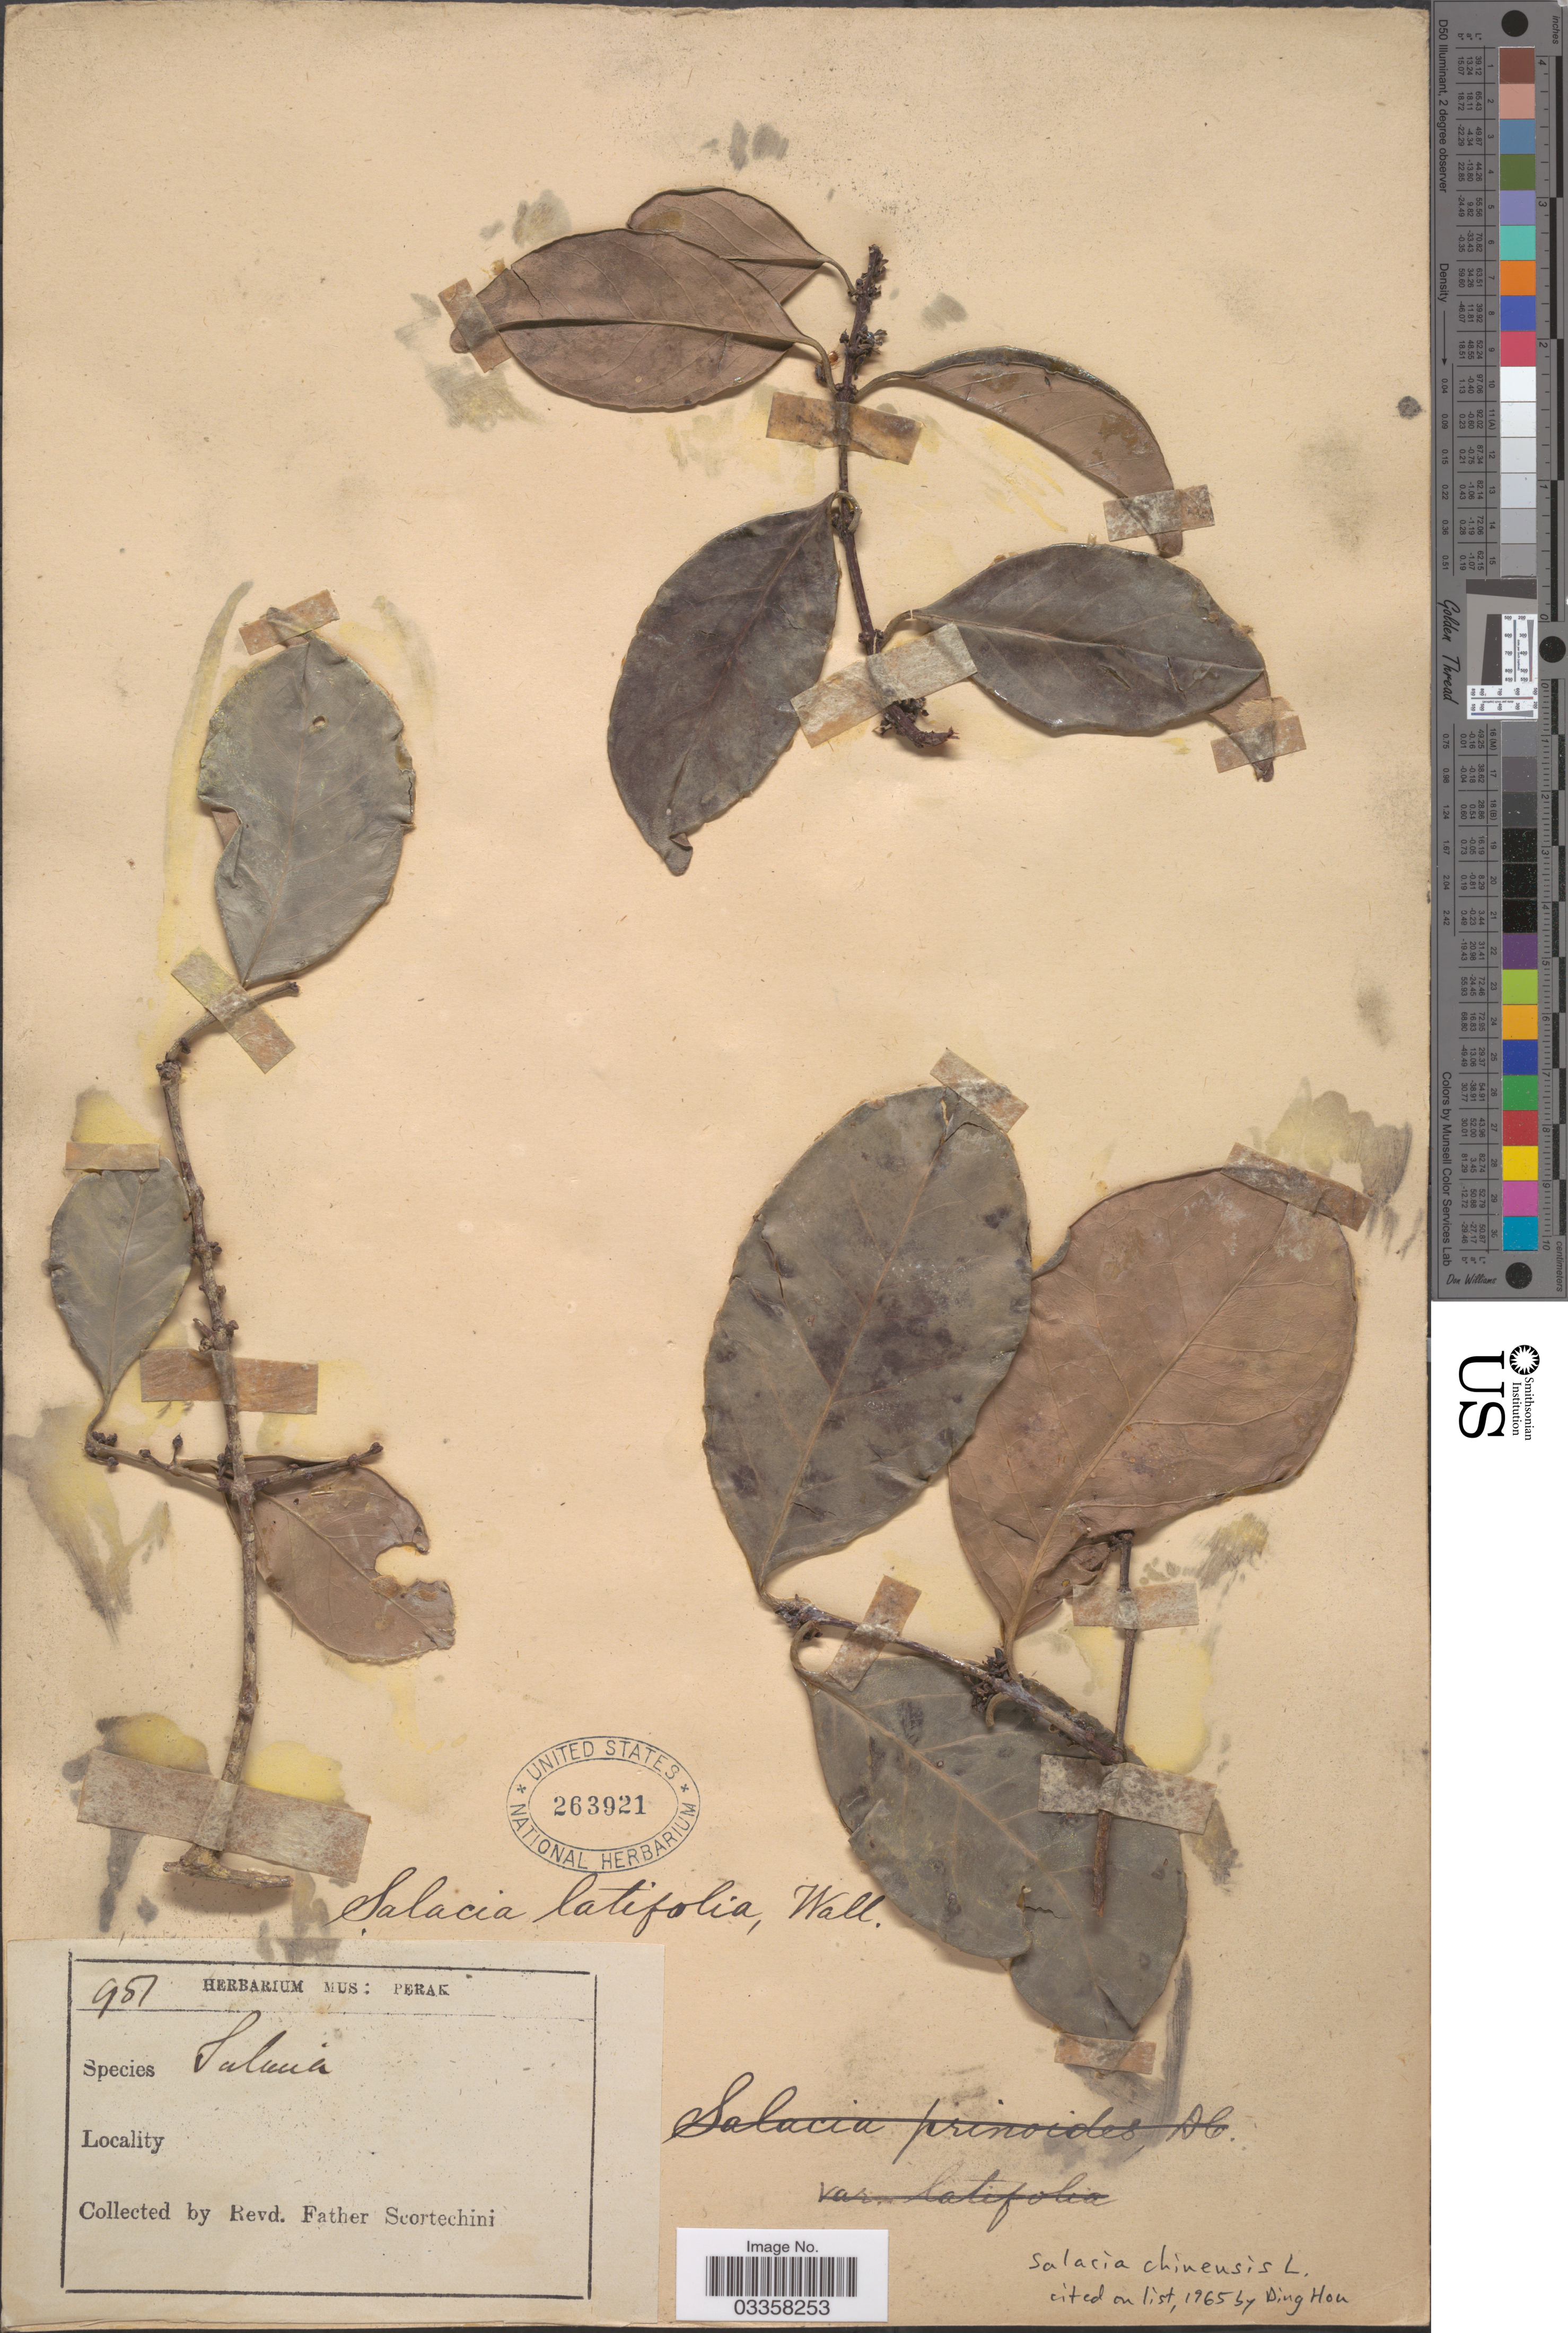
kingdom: Plantae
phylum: Tracheophyta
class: Magnoliopsida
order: Celastrales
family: Celastraceae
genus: Salacia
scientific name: Salacia chinensis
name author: L.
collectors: Fr. Scortechini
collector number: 951*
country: Malaysia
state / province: Perak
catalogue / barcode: US 263921